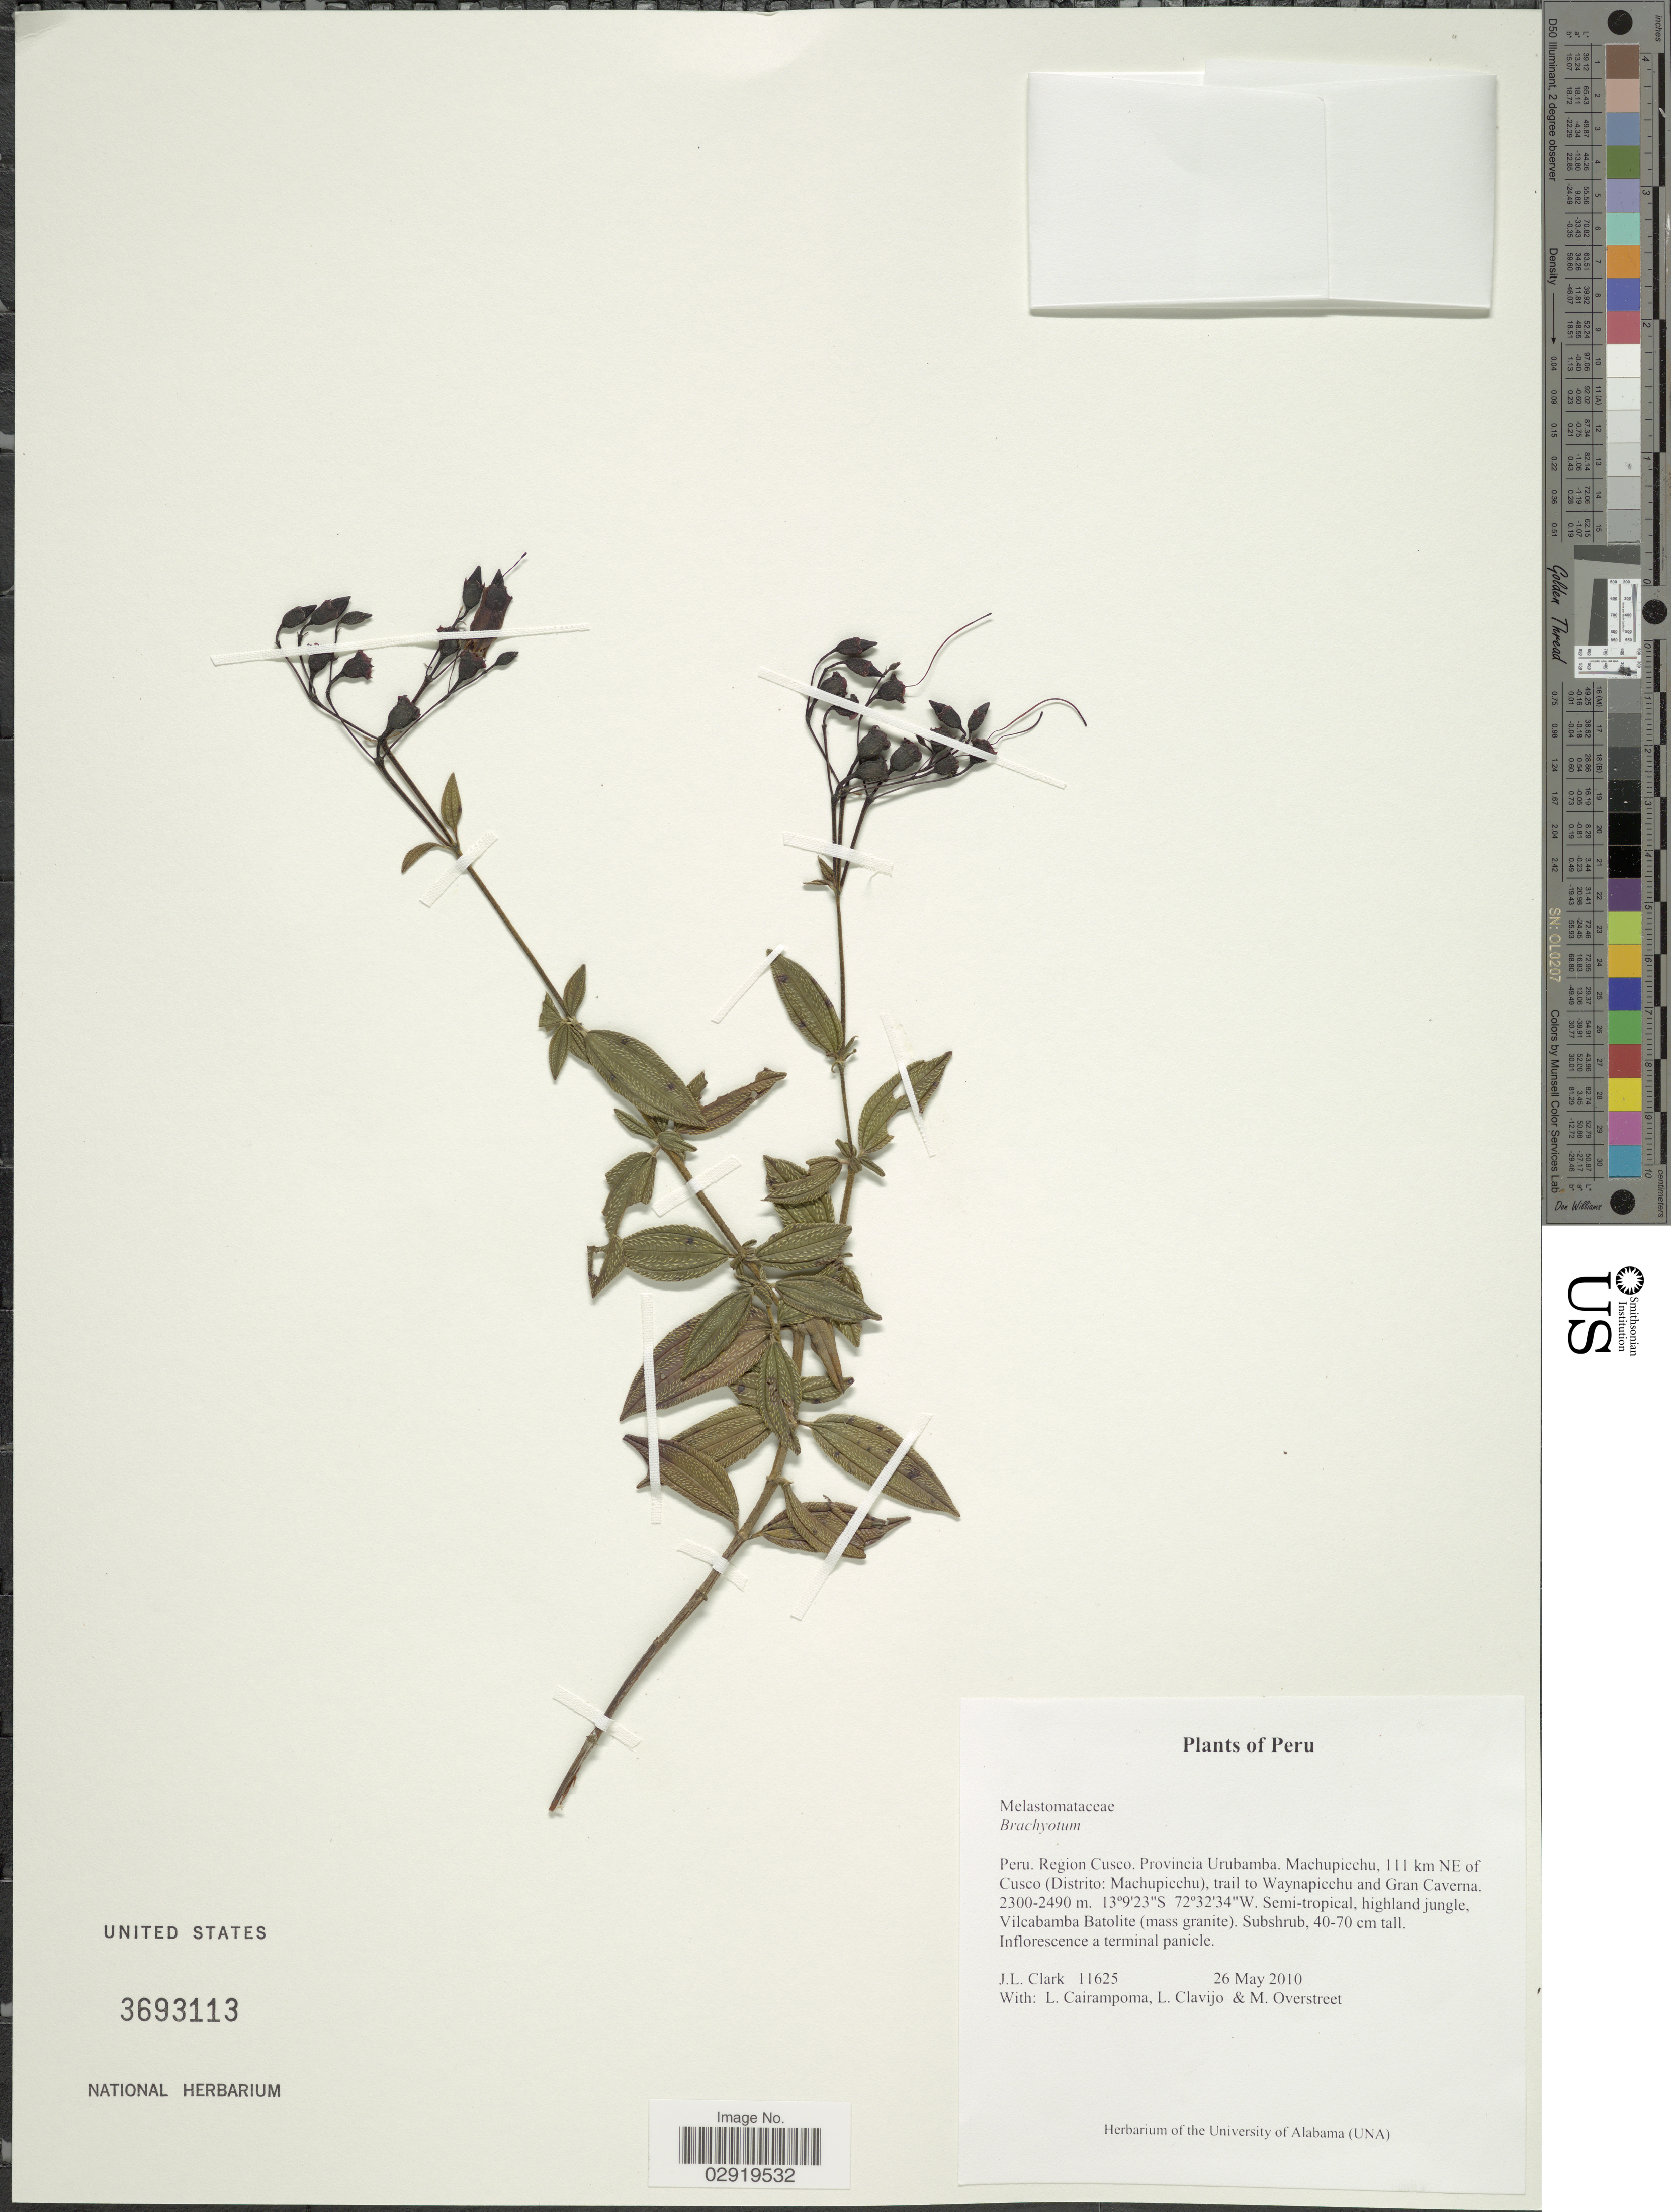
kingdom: Plantae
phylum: Tracheophyta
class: Magnoliopsida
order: Myrtales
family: Melastomataceae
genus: Brachyotum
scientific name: Brachyotum sp.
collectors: J. L. Clark, L. Cairampoma, L. Clavijo & M. Overstreet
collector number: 11625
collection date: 2010-05-26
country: Peru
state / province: Cusco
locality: Region Cusco. Provincia Urubamba. Machupicchu, 111 km NE of Cusco (Distrito: Machupicchu), trail to Waynapicchu and Gran Caverna.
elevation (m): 2300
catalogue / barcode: US 3693113